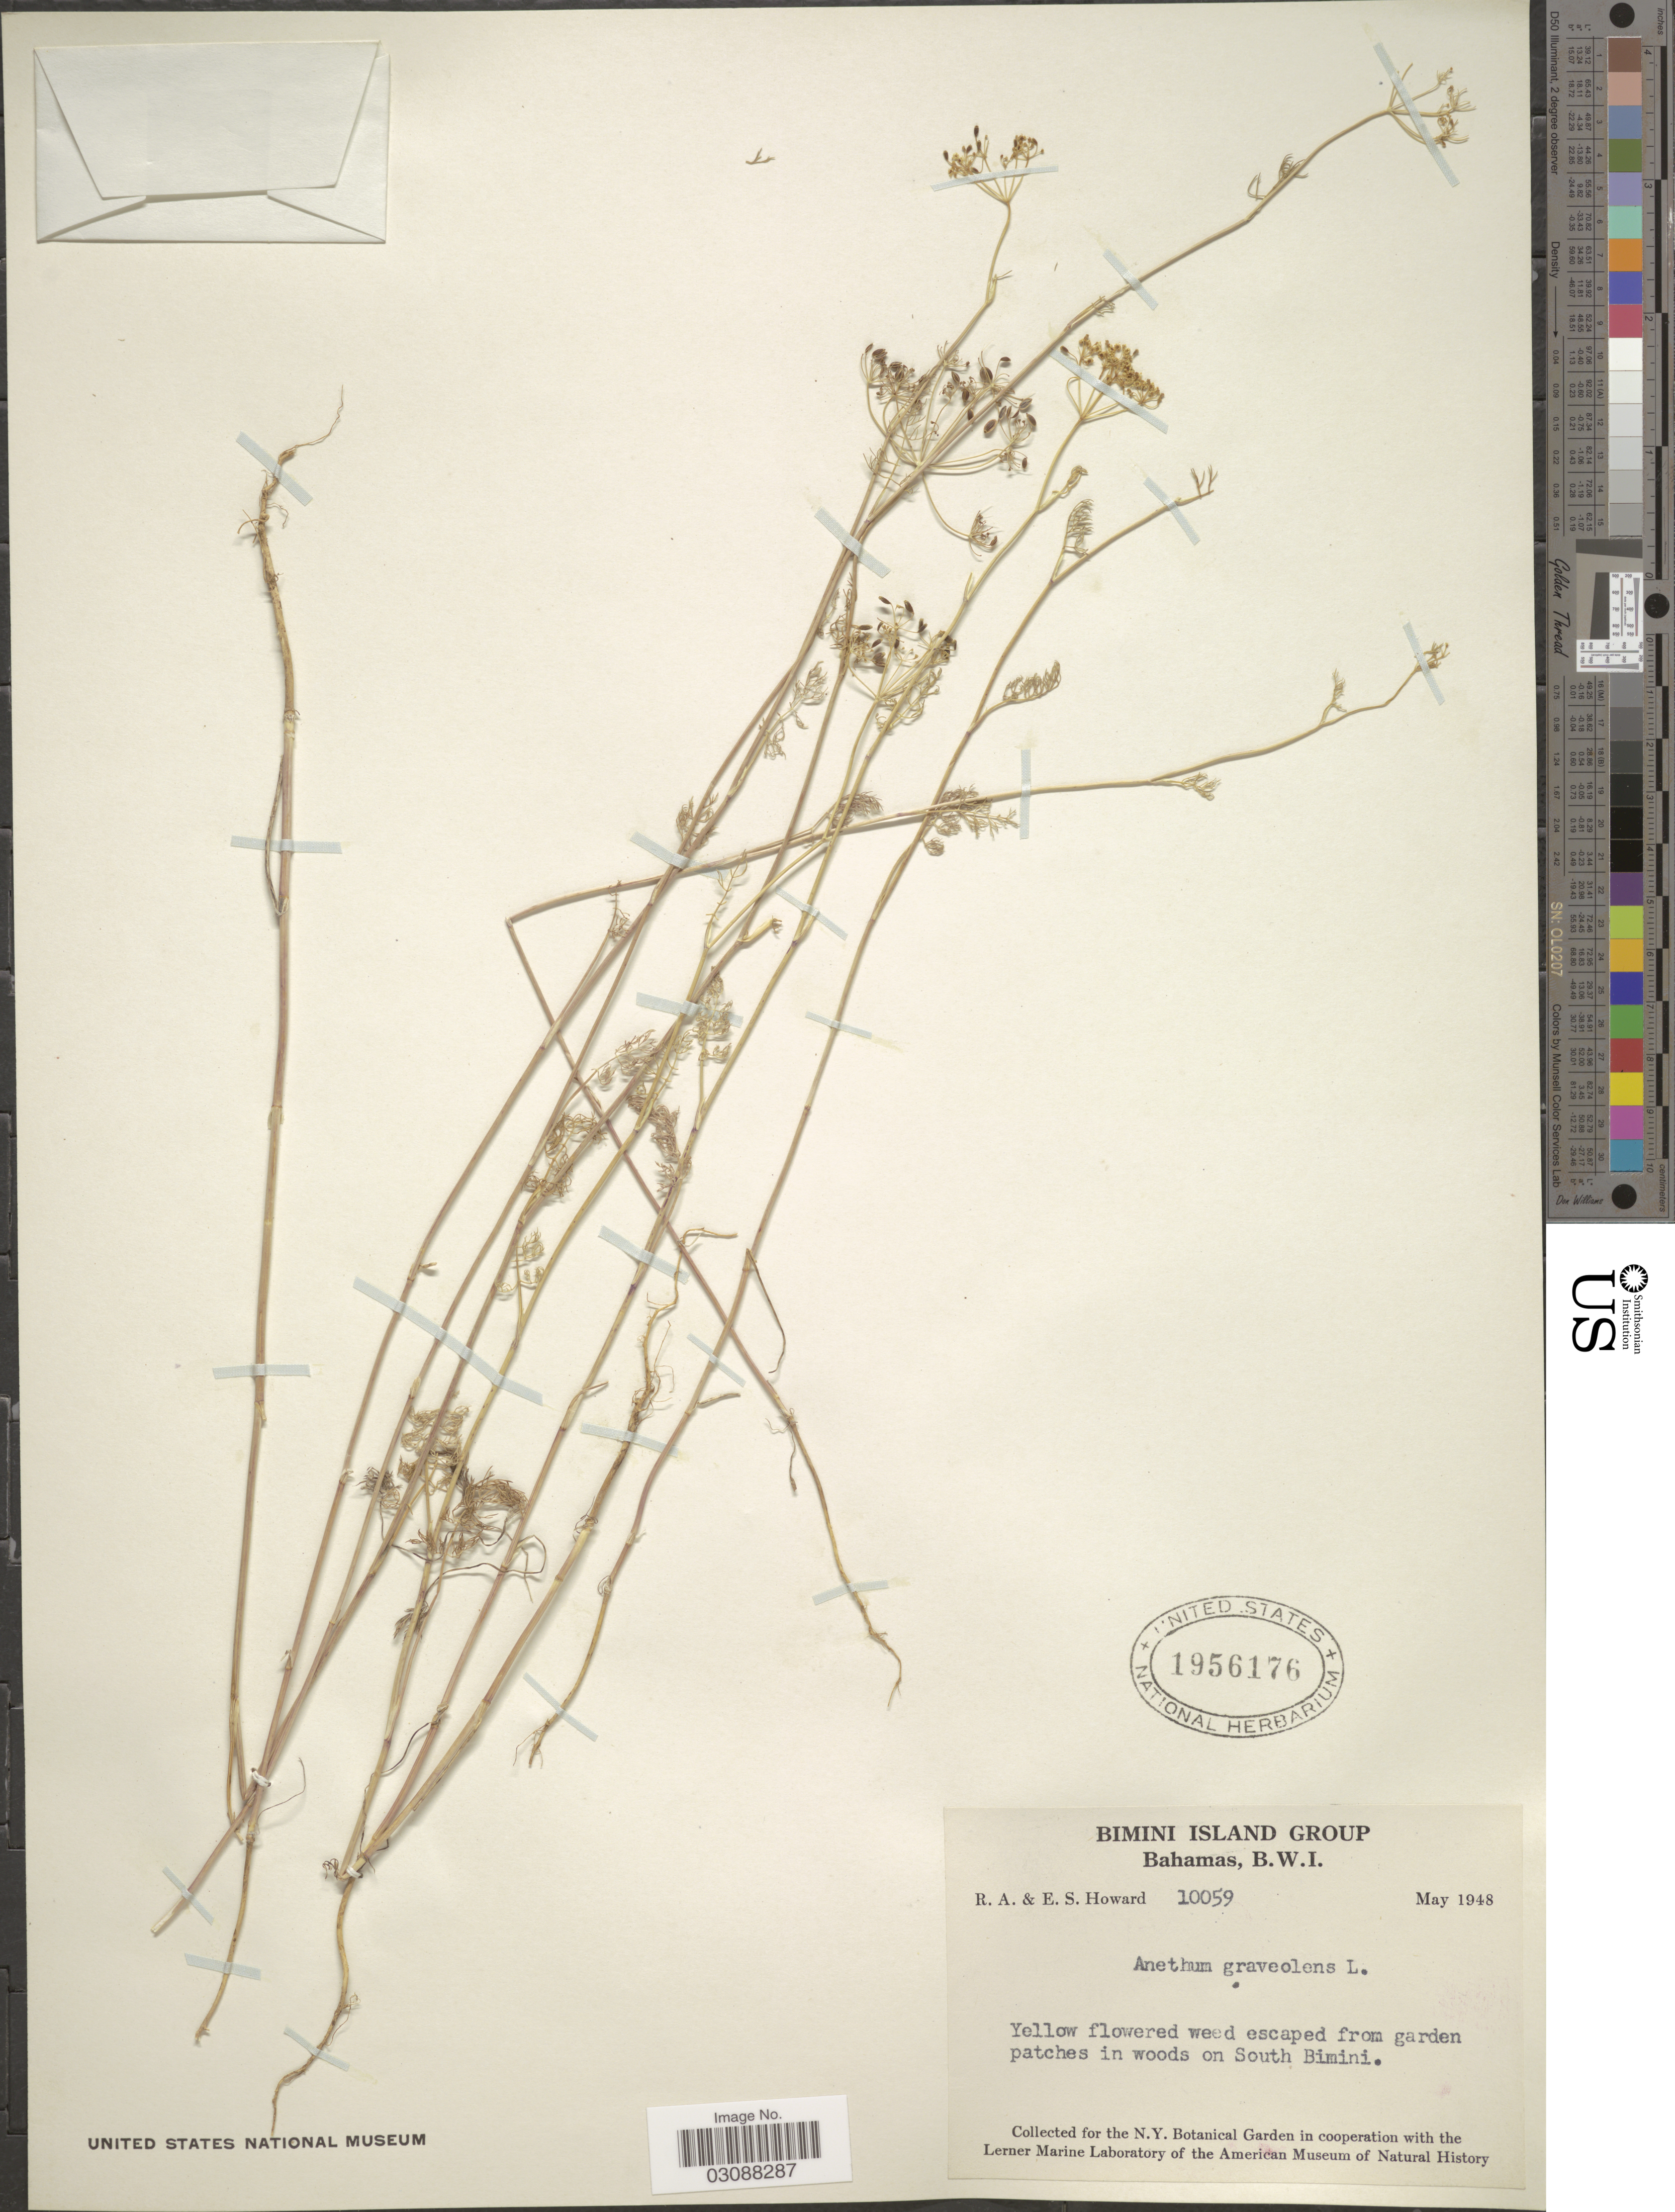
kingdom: Plantae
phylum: Tracheophyta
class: Magnoliopsida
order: Apiales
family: Apiaceae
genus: Anethum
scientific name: Anethum graveolens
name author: L.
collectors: R. A. Howard & E. S. Howard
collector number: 10059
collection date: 1948-05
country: Bahamas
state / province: Bimini and Cat Cay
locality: Bimini Island Group. Bahamas, B.W.I. On South Bimini.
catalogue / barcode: US 1956176